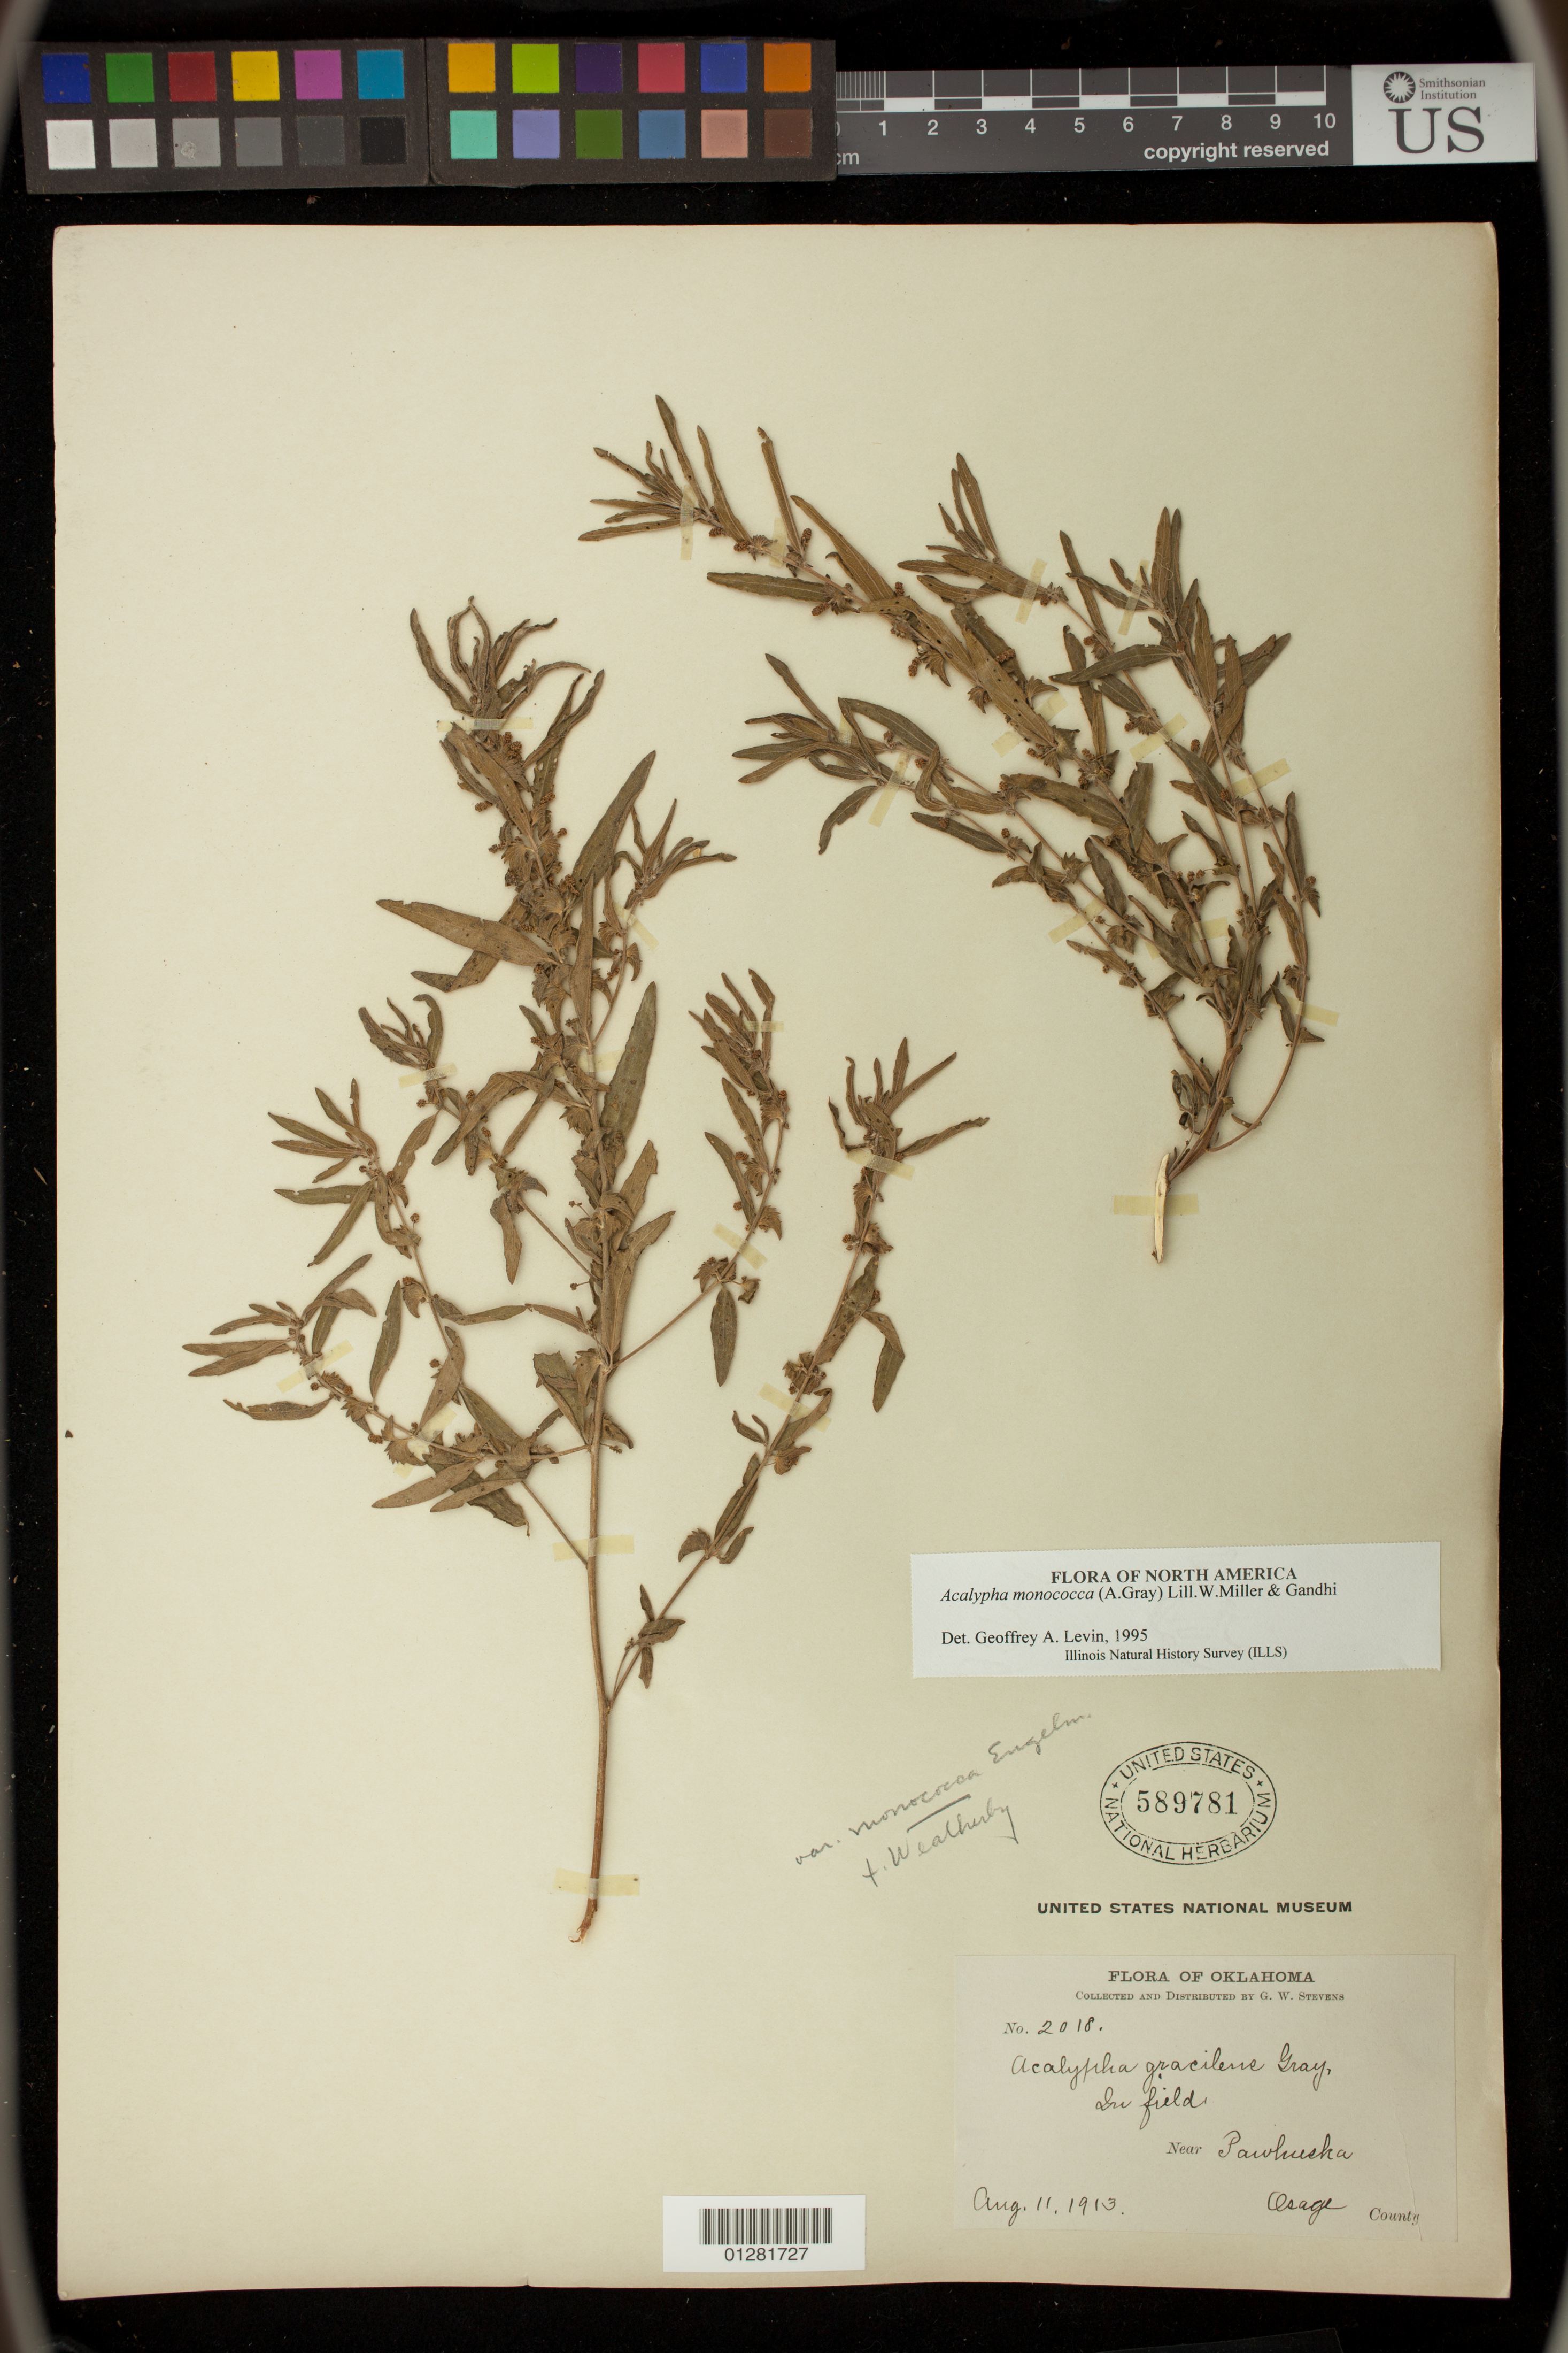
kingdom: Plantae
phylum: Tracheophyta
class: Magnoliopsida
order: Malpighiales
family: Euphorbiaceae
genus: Acalypha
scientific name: Acalypha monococca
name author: (Englem. ex A. Gray) Gandhi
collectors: G. W. Stevens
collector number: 2018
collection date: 1913-08-11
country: United States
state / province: Oklahoma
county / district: Osage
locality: Near Pawhuska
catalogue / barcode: US 589781